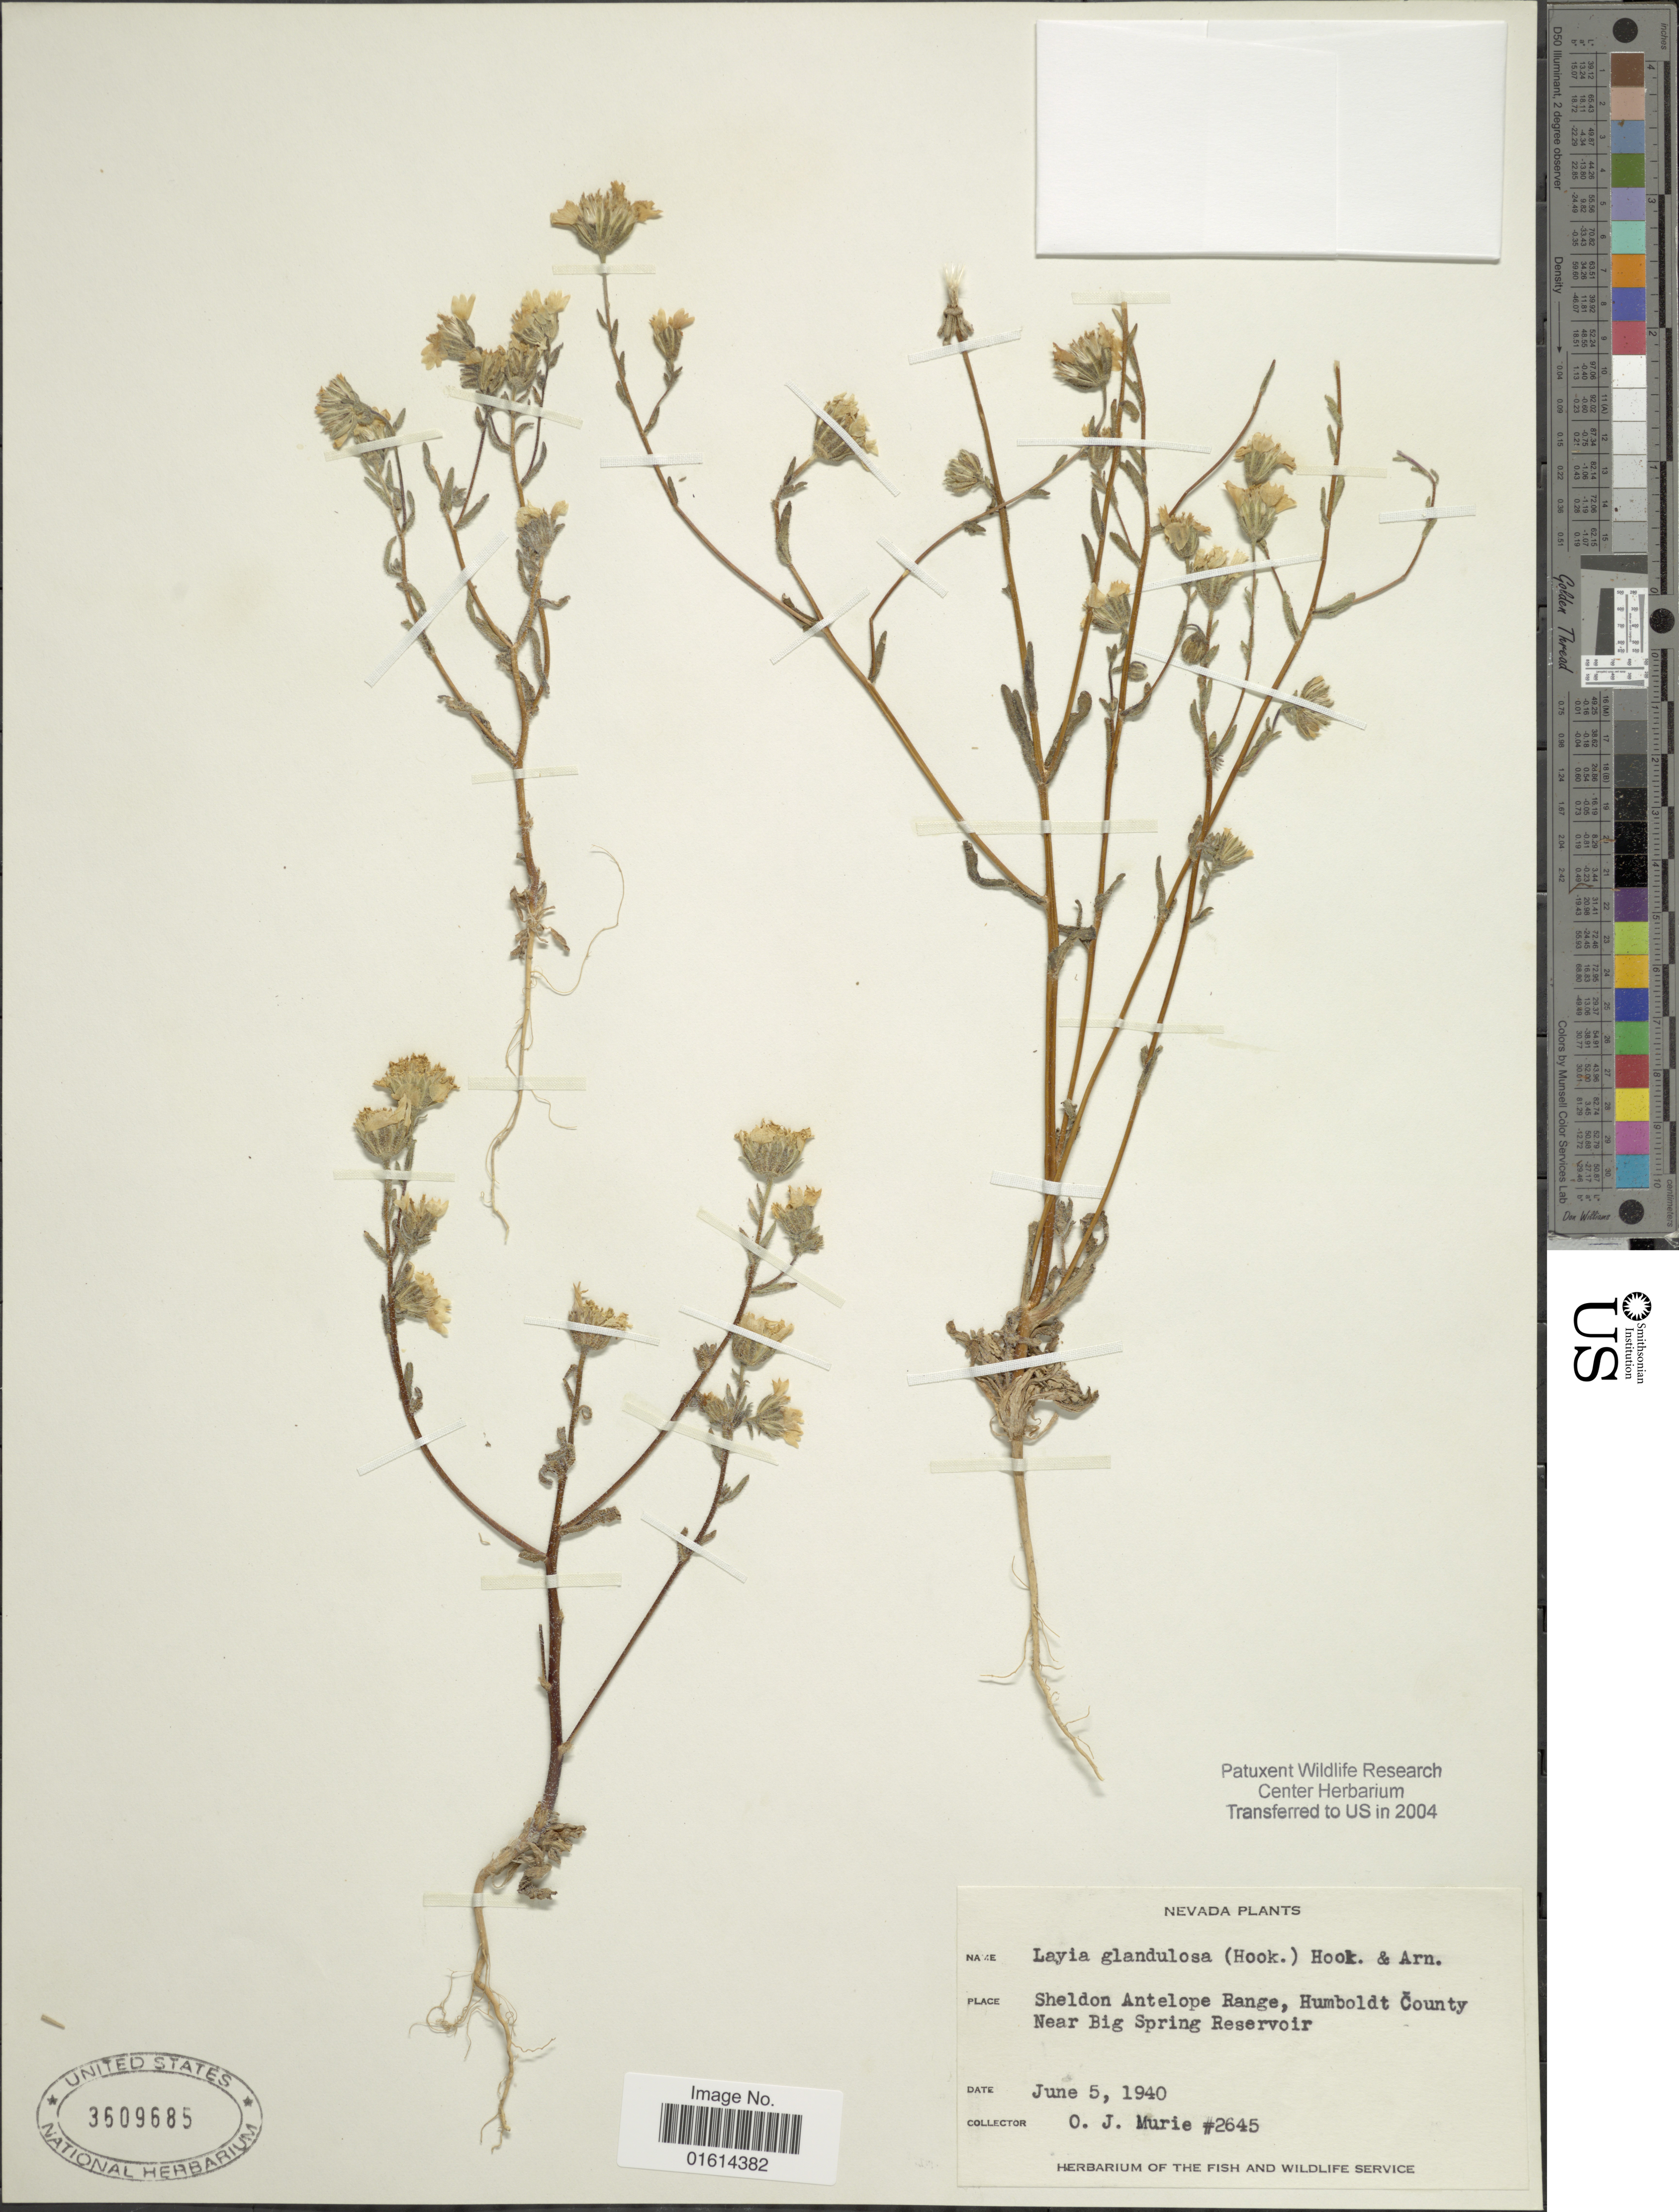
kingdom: Plantae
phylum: Tracheophyta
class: Magnoliopsida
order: Asterales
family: Asteraceae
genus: Layia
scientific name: Layia glandulosa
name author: Hook. & Arn.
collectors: O. Murie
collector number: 2645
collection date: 1940-06-05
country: United States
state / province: Nevada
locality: Sheldon Antelope Range, Humboldt County, near Big Spring Reservoir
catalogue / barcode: US 3609685